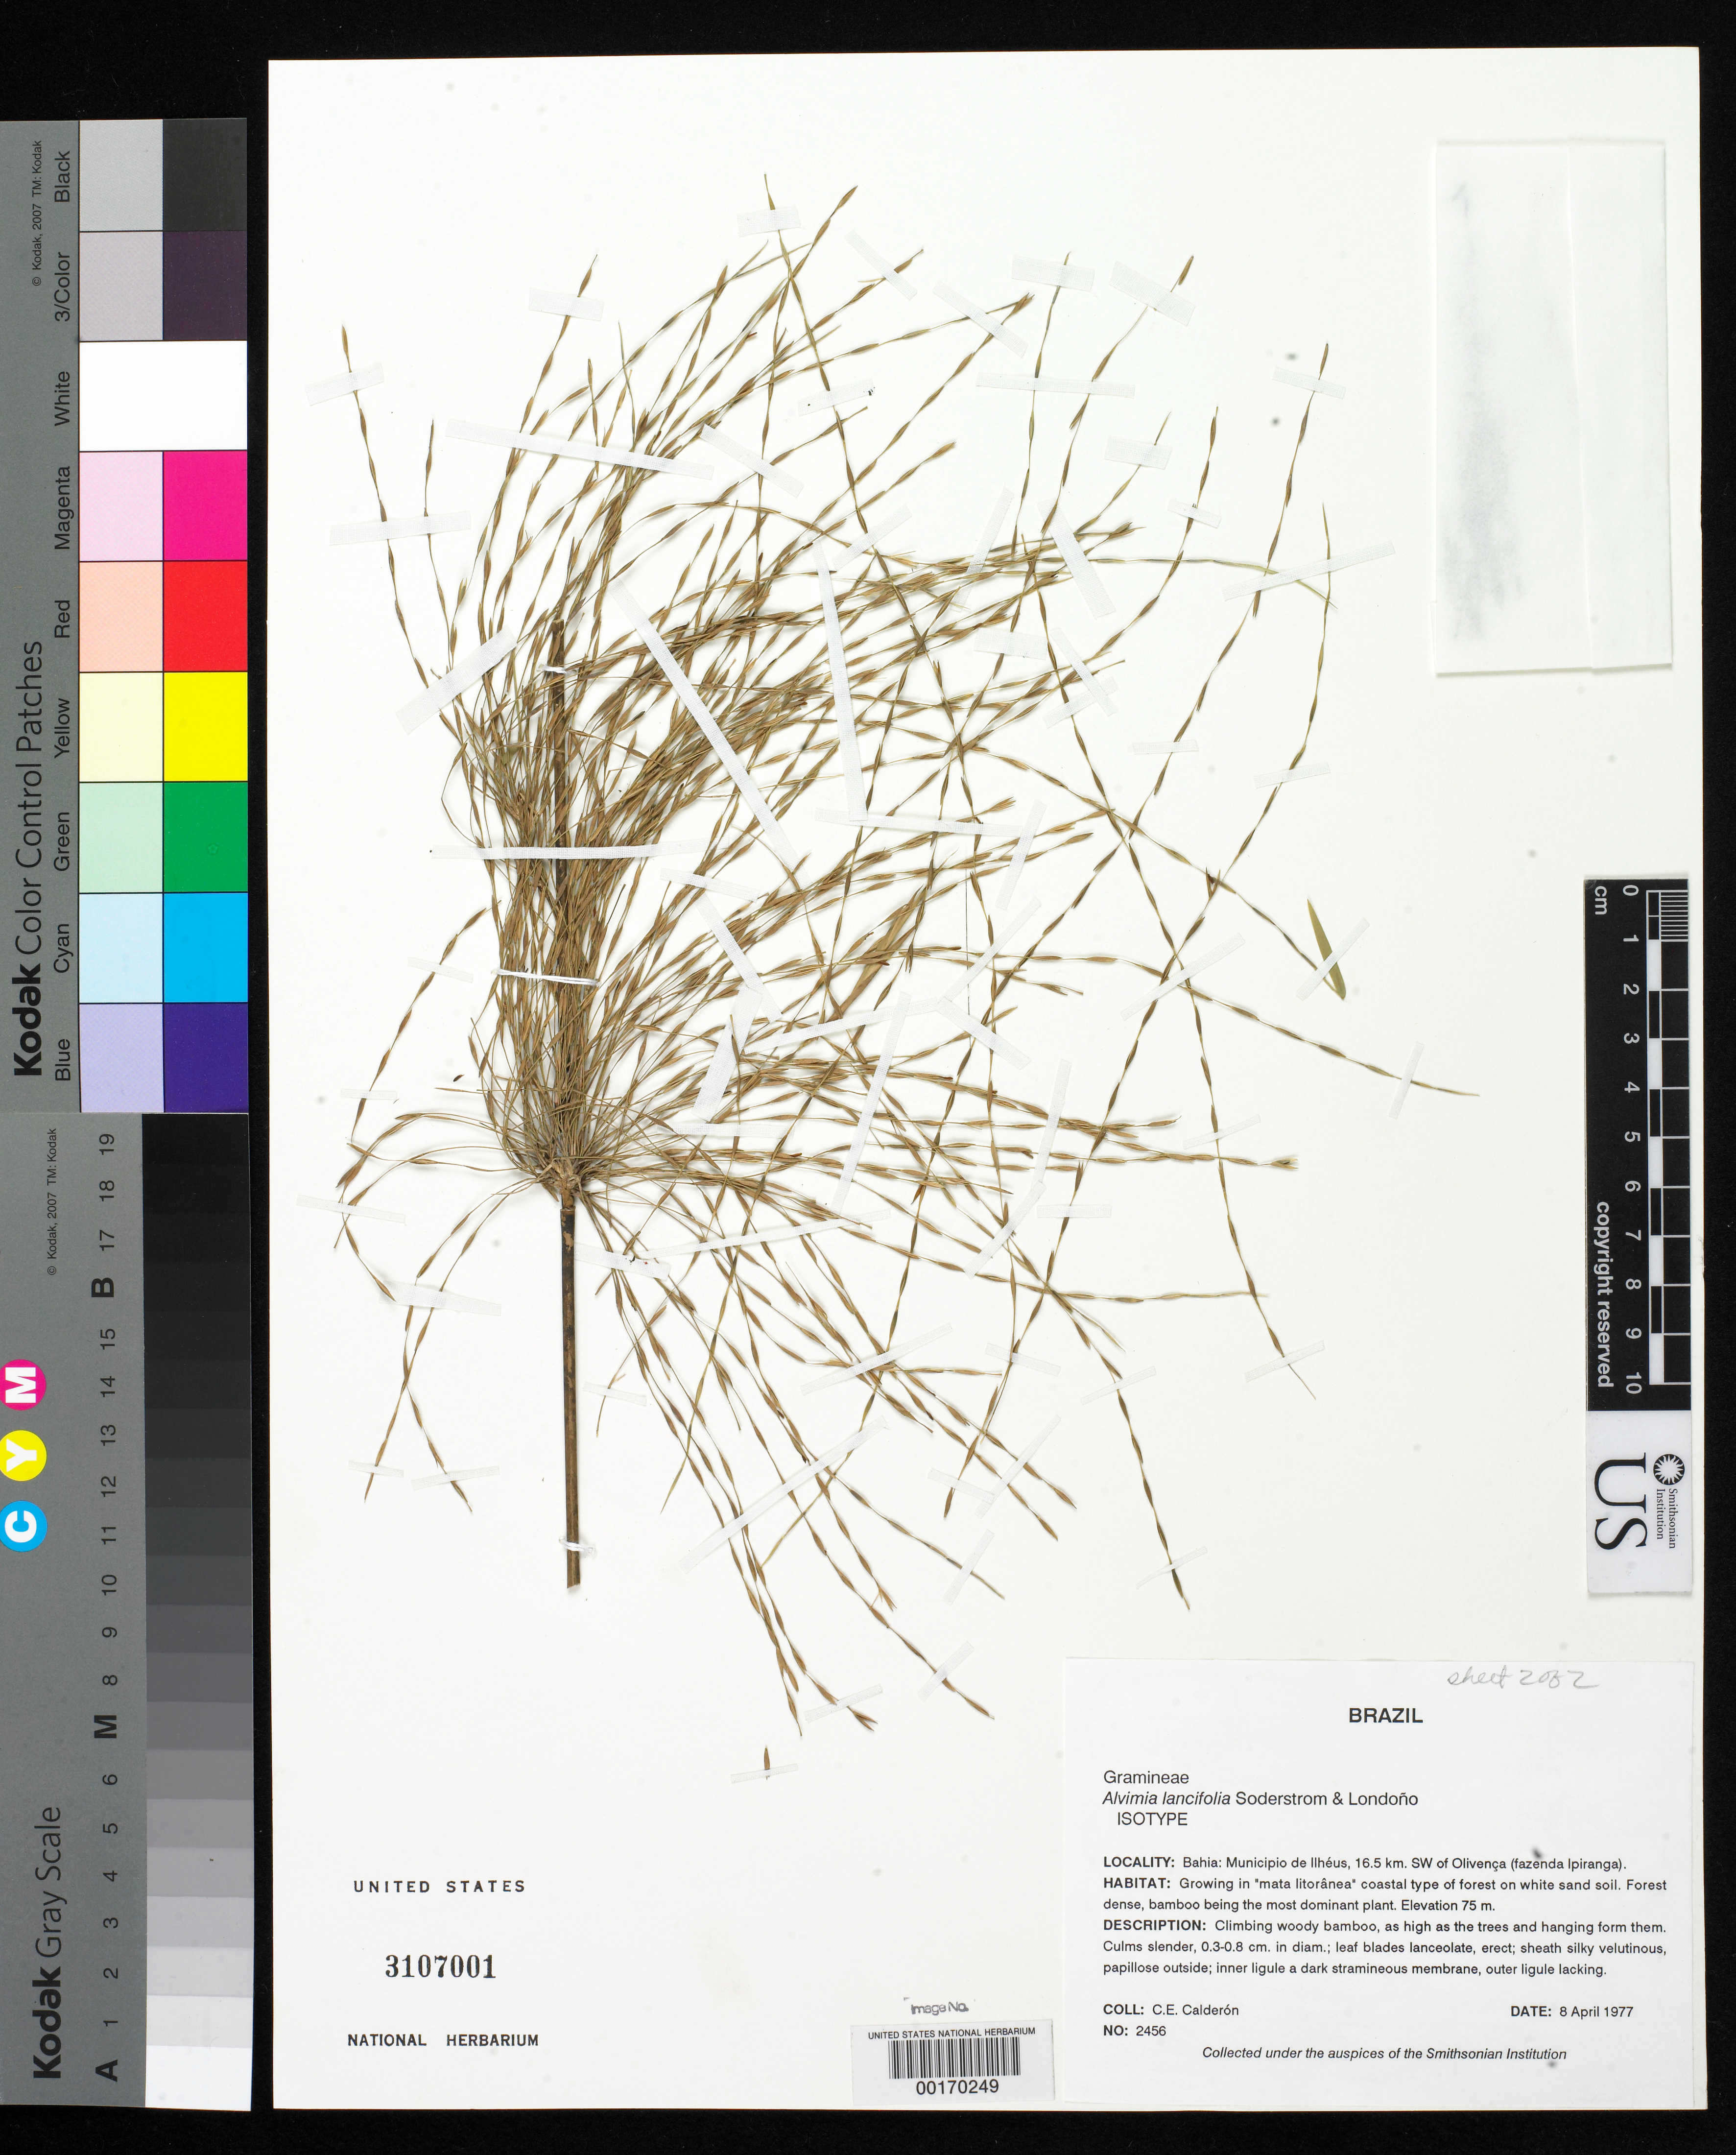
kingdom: Plantae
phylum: Tracheophyta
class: Liliopsida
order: Poales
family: Poaceae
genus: Alvimia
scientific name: Alvimia lancifolia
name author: Soderstr. & Londoño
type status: Isotype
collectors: C. E. Calderón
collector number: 2456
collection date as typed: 08 Apr 1977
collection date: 1977-04-08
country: Brazil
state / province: Bahia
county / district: Ilhéus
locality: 16.5 km SW of Olivenca, Fazenda Ipiranga.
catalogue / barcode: US 3107001